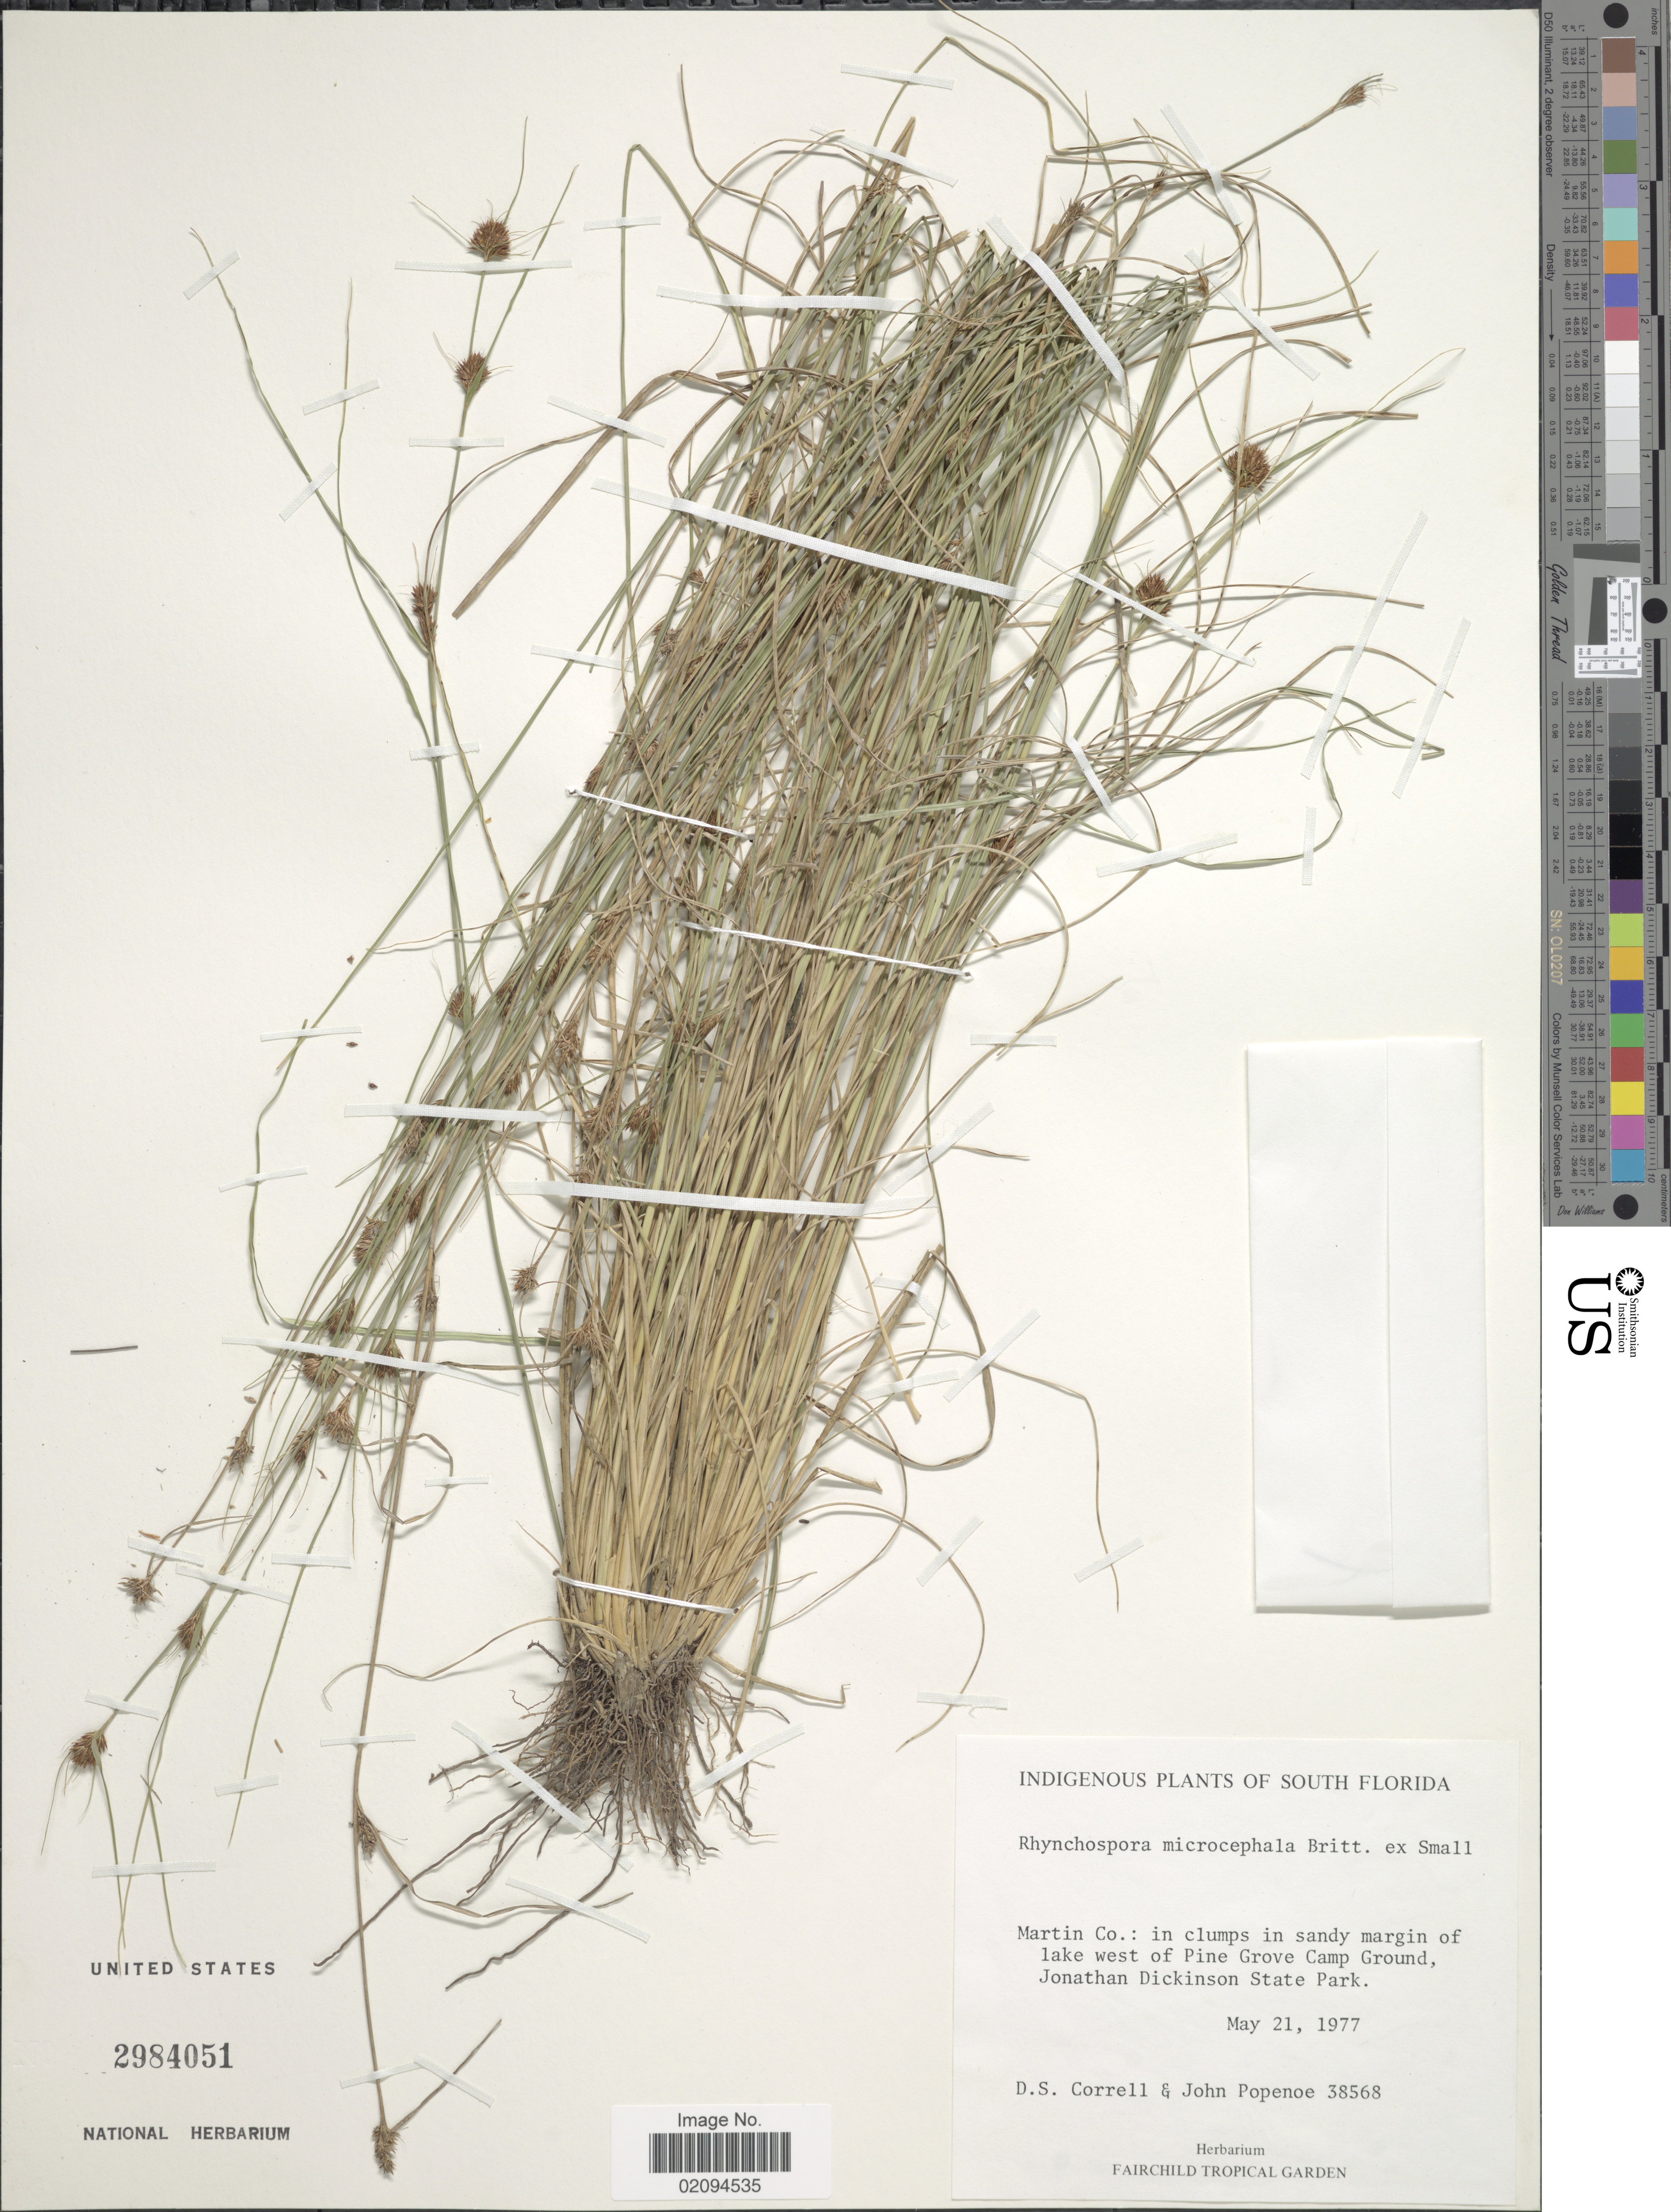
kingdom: Plantae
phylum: Tracheophyta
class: Liliopsida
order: Poales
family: Cyperaceae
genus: Rhynchospora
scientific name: Rhynchospora microcephala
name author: (Britton) Britton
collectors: D. S. Correll & J. Popenoe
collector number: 38568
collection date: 1977-05-21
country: United States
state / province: Florida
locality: South Florida. Martin Co.: in clumps in sandy margin of lake west of Pine Grove Camp Ground, Jonathan Dickinson State Park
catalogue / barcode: US 2984051